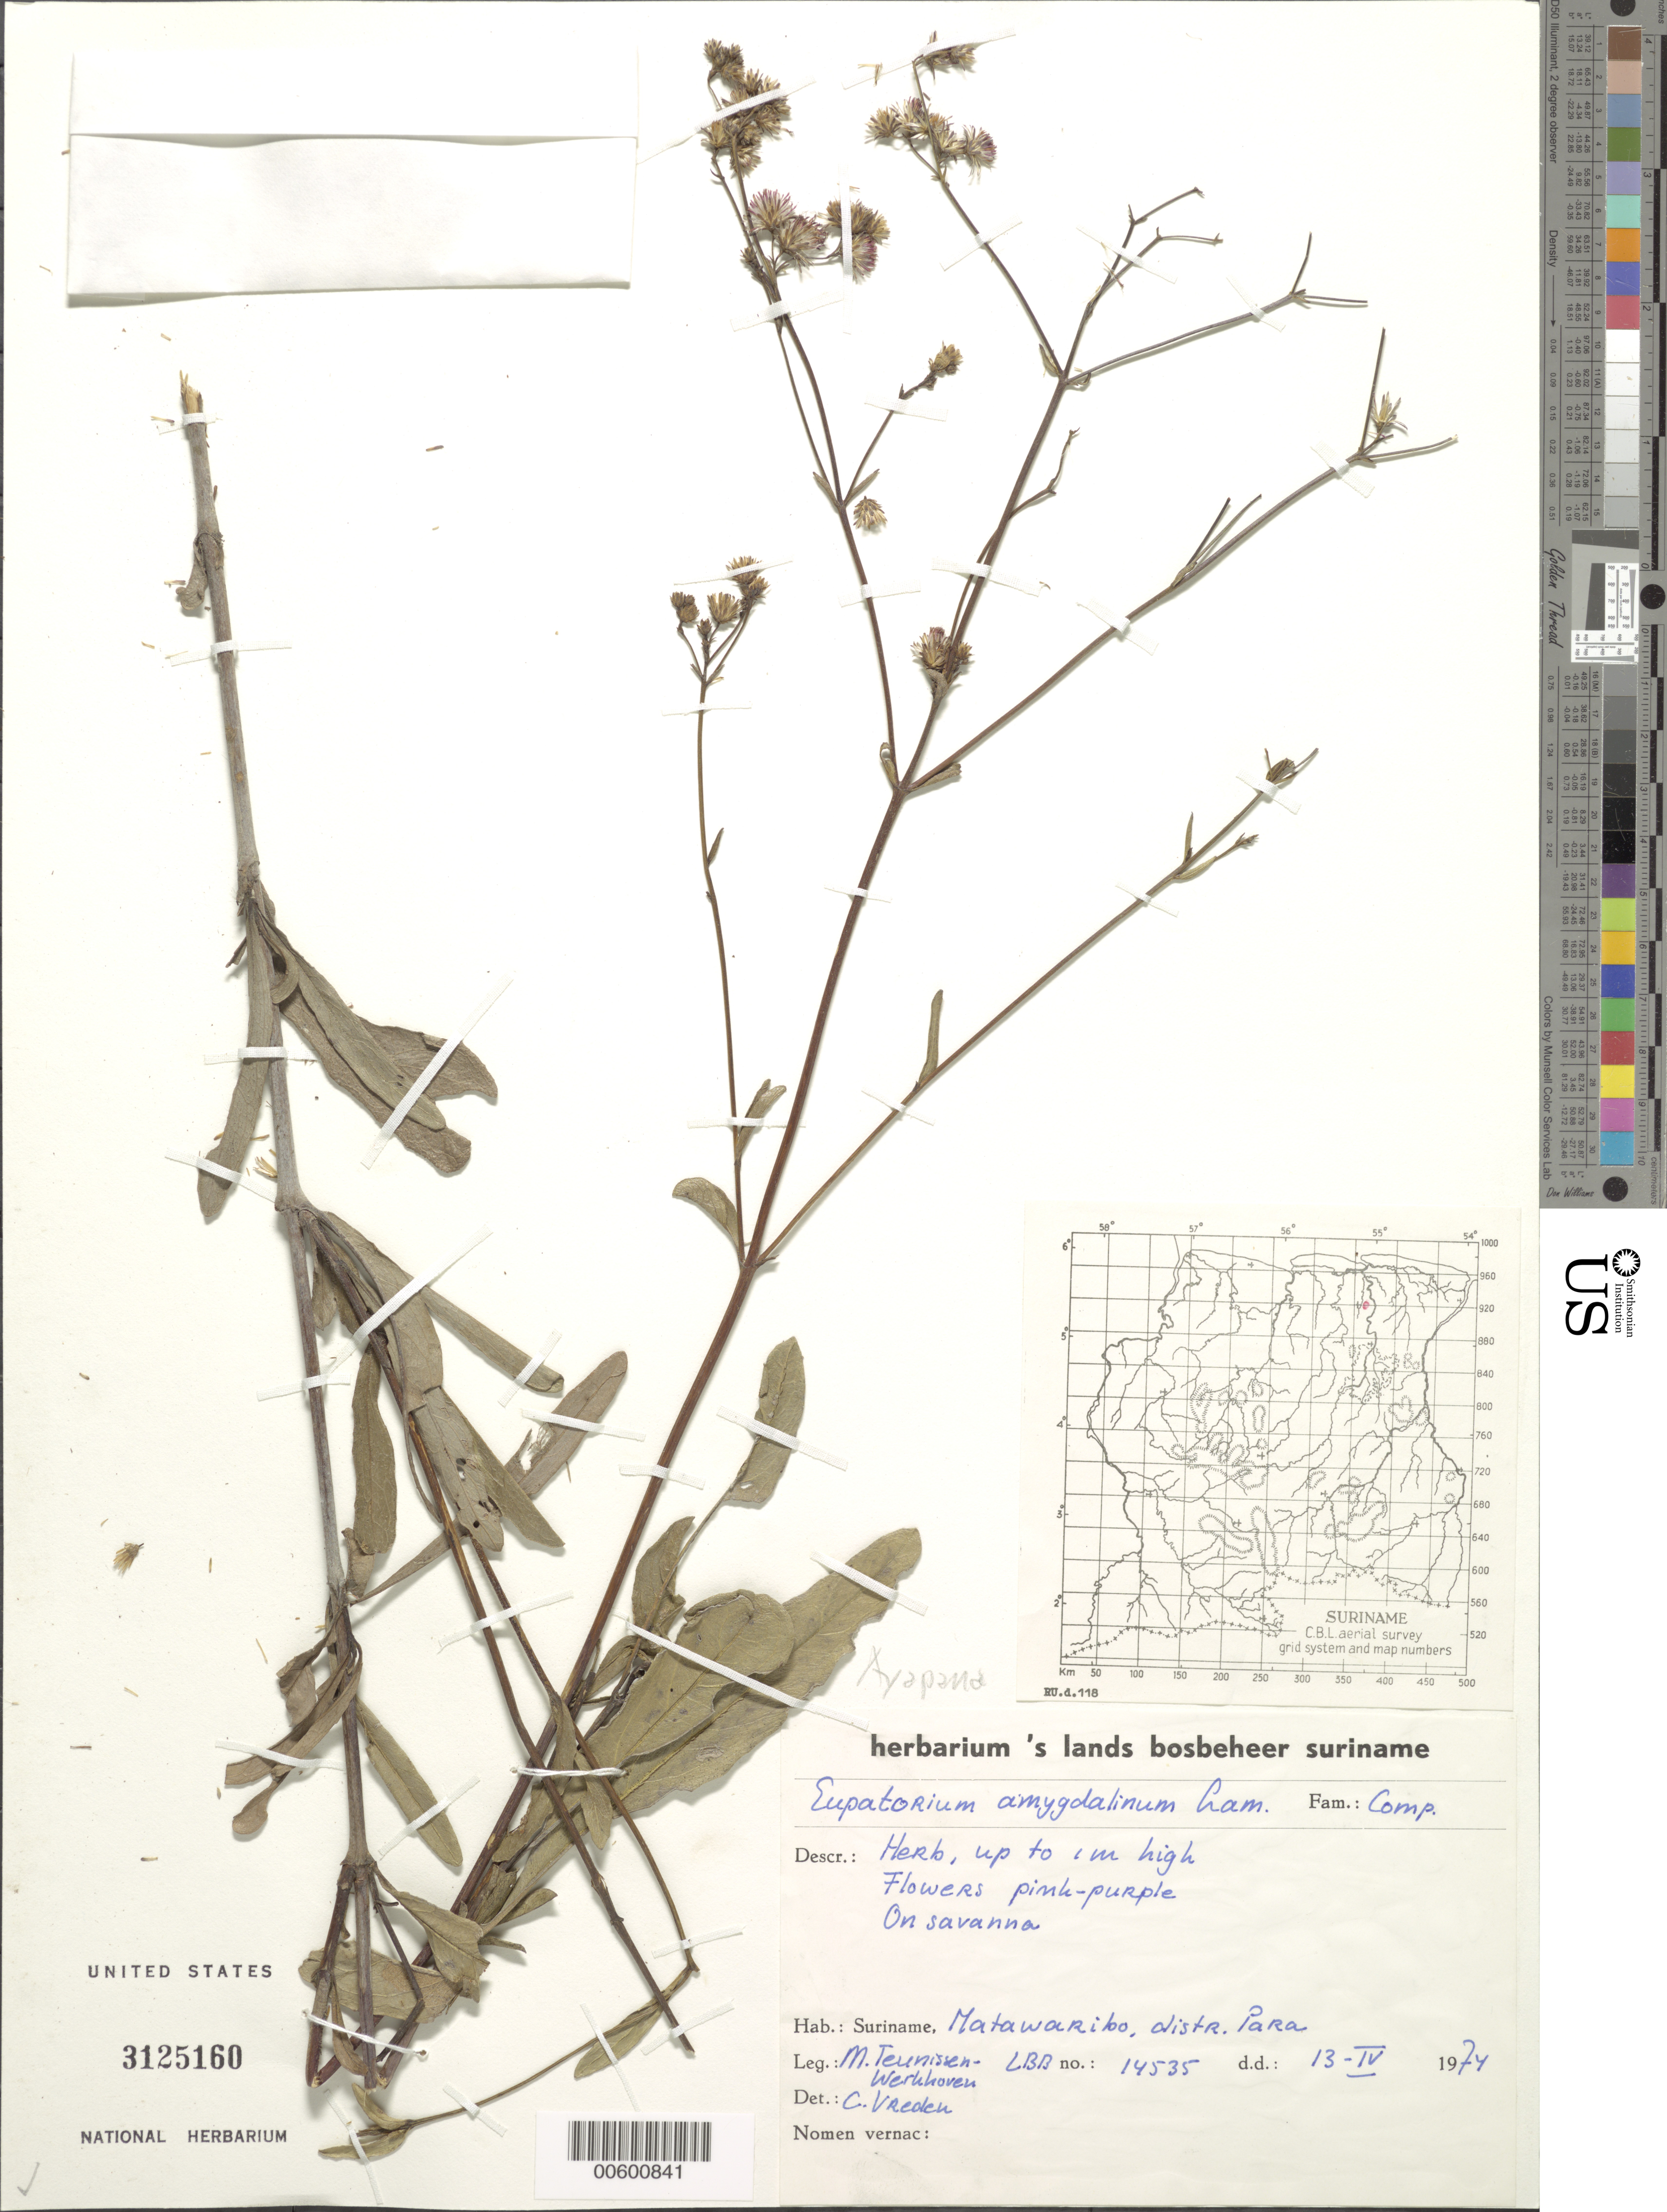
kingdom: Plantae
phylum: Tracheophyta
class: Magnoliopsida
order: Asterales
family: Asteraceae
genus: Ayapana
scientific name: Ayapana amygdalina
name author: (Lam.) R.M. King & H. Rob.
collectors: M. Teunissen-werkhoven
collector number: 14535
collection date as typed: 13-Apr-74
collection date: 1974-04-13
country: Suriname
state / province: Para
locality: Matawaribo, Para River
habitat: Savanna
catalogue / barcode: US 3125160